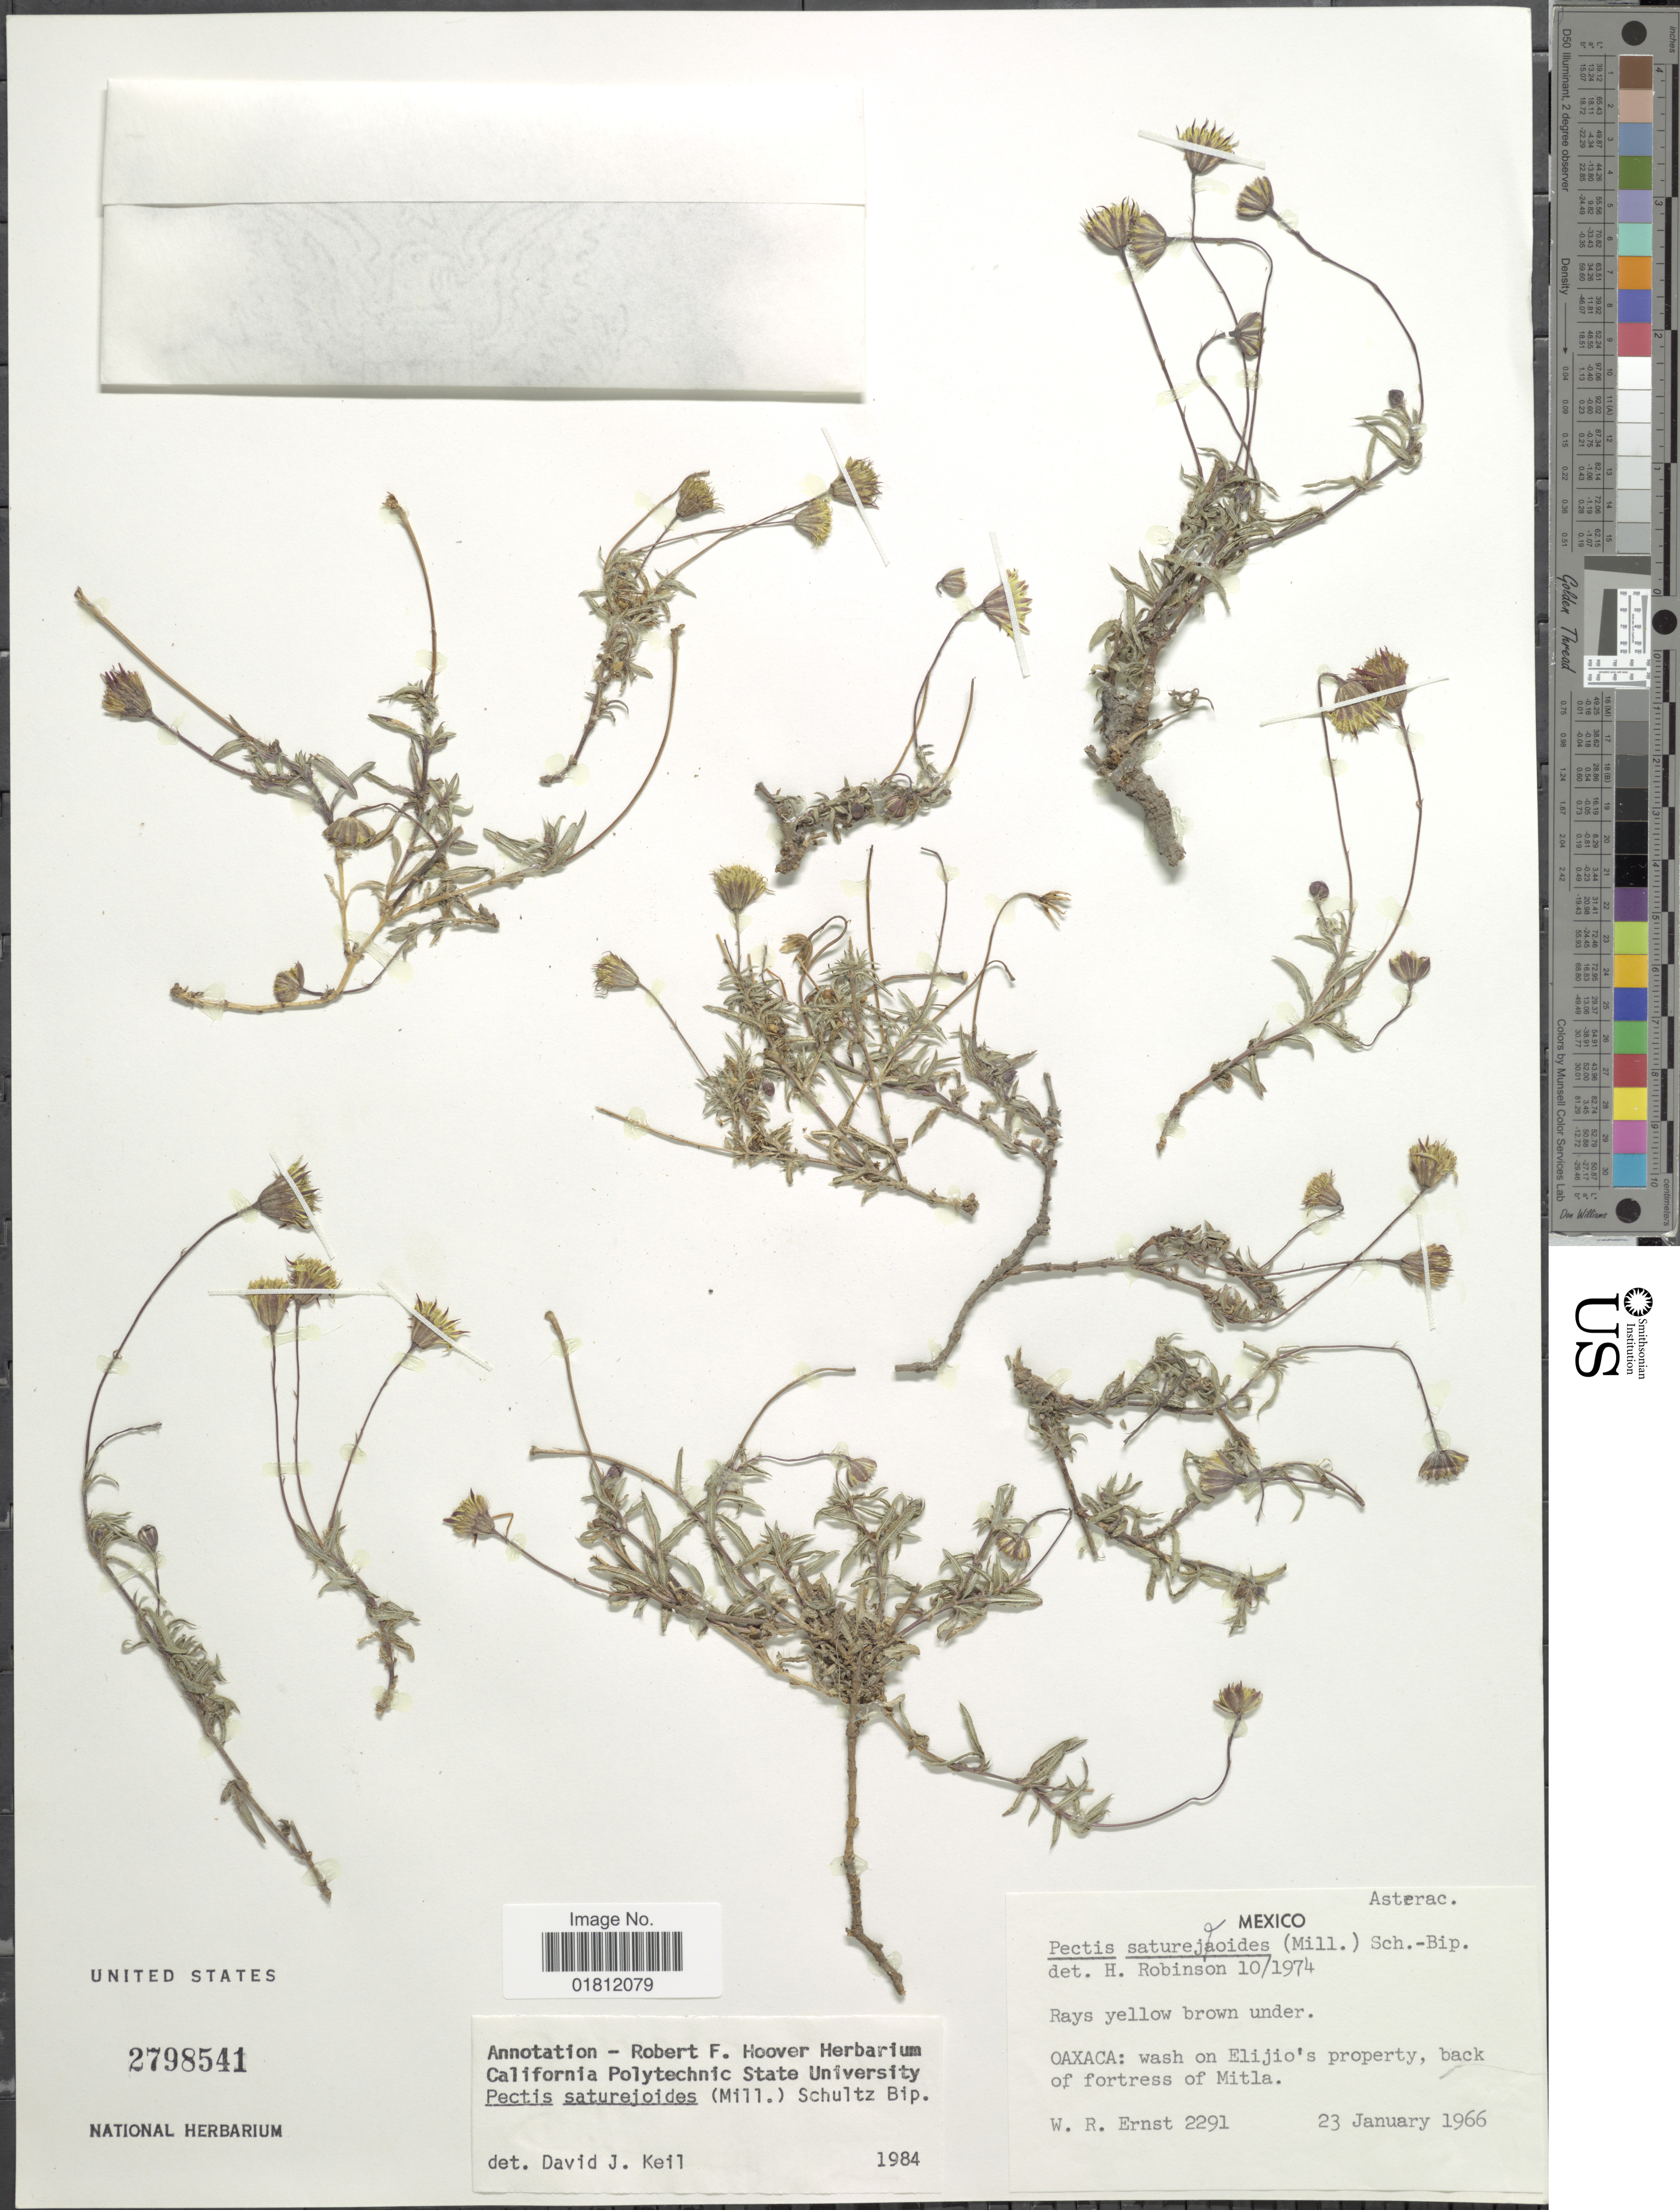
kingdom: Plantae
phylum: Tracheophyta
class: Magnoliopsida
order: Asterales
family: Asteraceae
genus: Pectis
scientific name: Pectis saturejoides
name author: (Mill.) Sch. Bip.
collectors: W. R. Ernst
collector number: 2291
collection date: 1966-01-23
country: Mexico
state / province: Oaxaca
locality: Oaxaca: wash on Elijo's property, back of fortress of Mitla.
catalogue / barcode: US 2798541